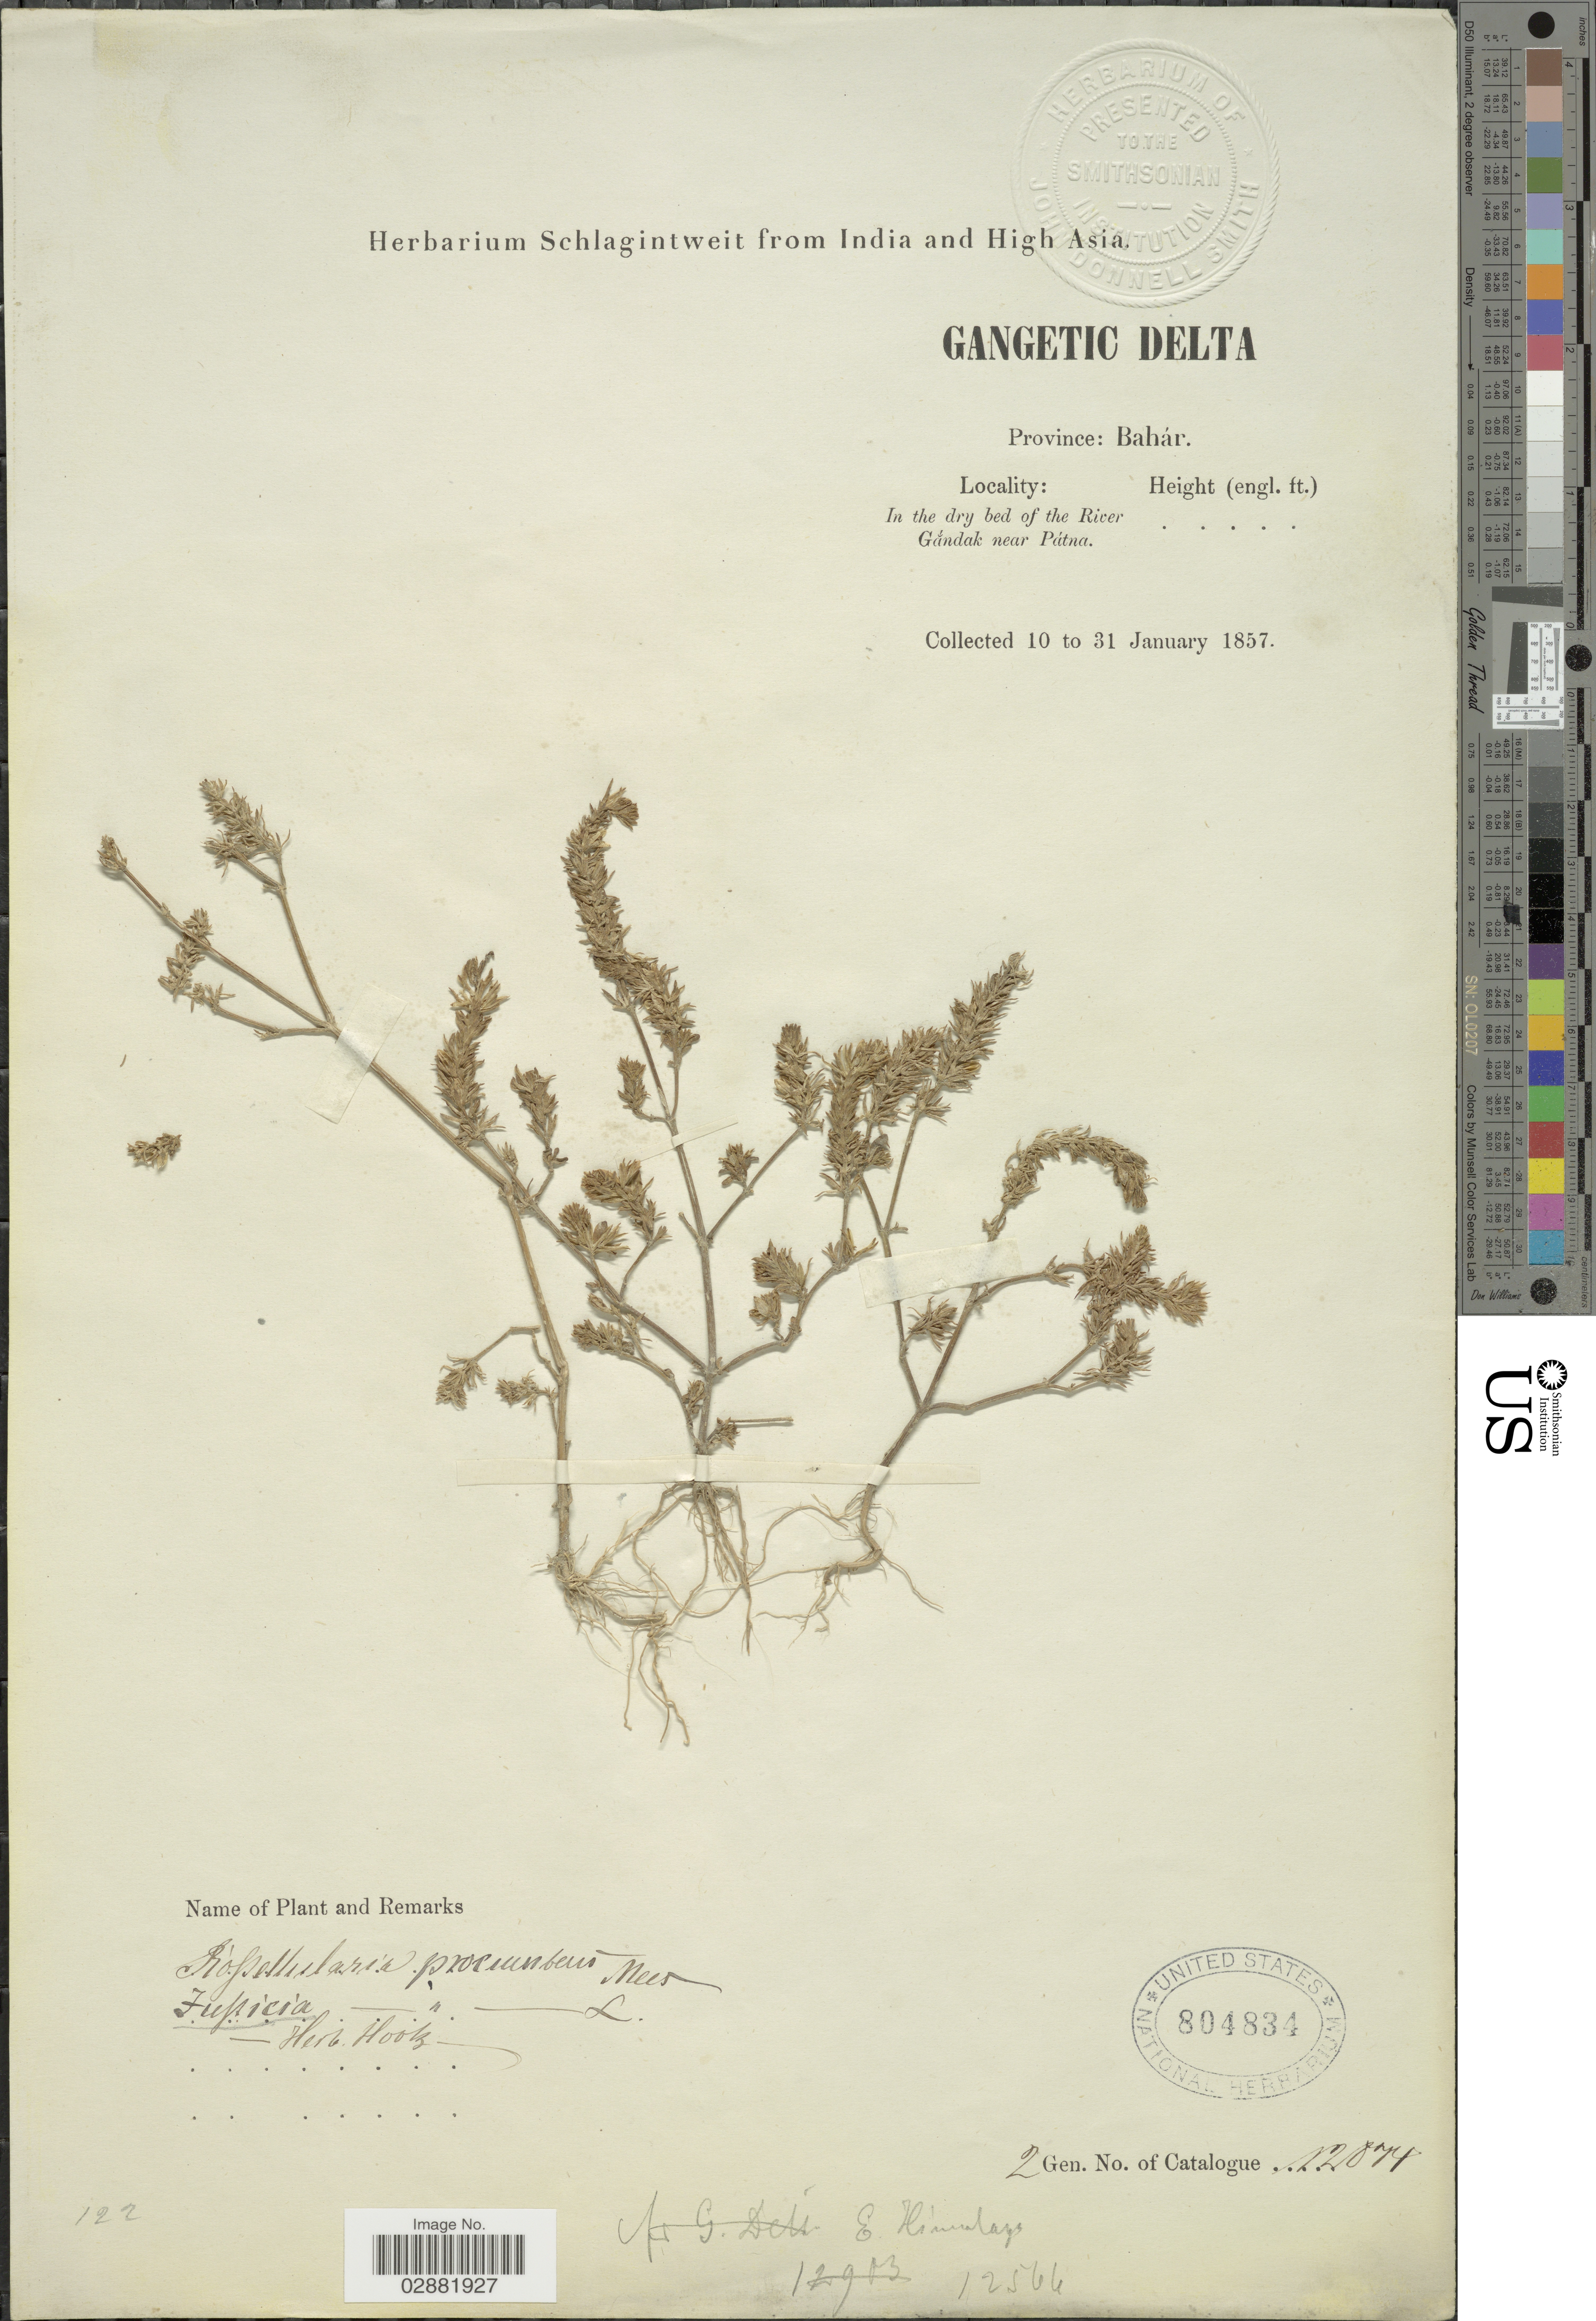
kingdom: Plantae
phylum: Tracheophyta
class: Magnoliopsida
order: Lamiales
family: Acanthaceae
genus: Justicia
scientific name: Justicia procumbens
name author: L.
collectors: ex herb. Schlagintweit from India and High Asia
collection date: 1857-01-10/1857-01-31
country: India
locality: Gangetic Delta, Province Bahár, In the dry bed of the River Gandak near Pátna.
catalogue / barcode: US 804834